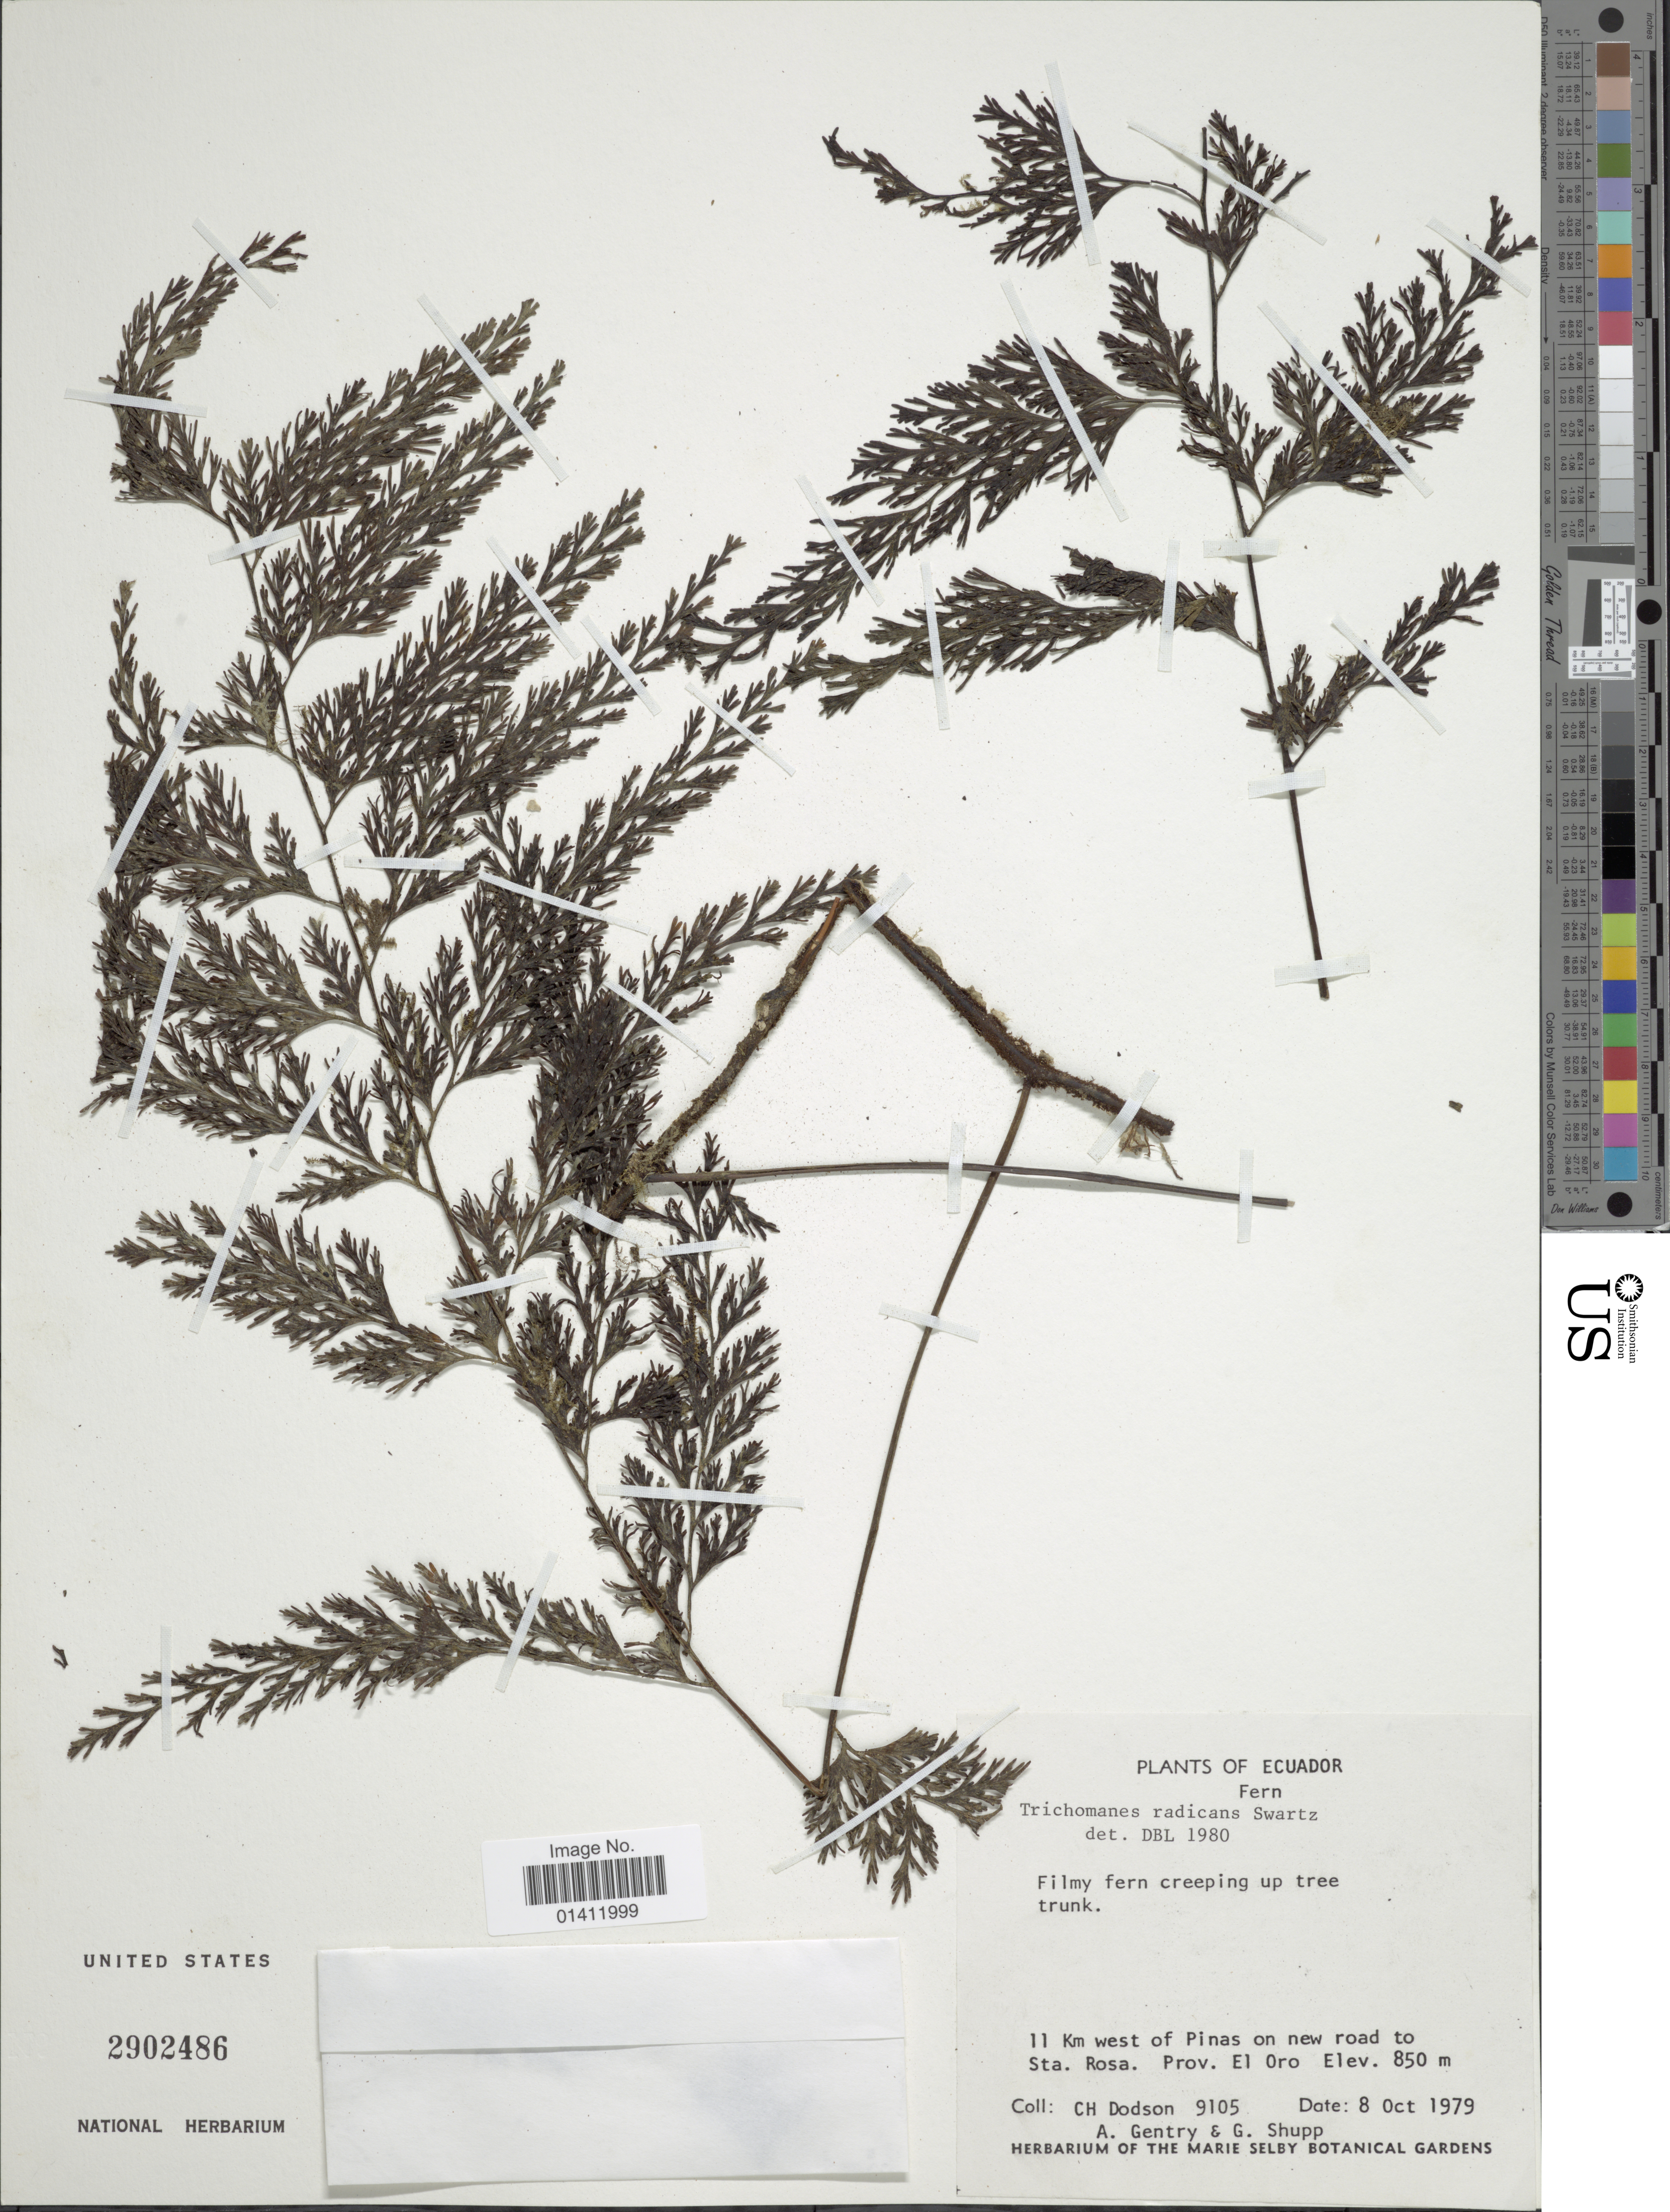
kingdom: Plantae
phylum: Tracheophyta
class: Polypodiopsida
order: Hymenophyllales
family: Hymenophyllaceae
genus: Vandenboschia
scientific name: Vandenboschia radicans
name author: (Sw.) Copel.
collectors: C. H. Dodson, A. H. Gentry & G. Shupp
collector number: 9105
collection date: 1979-10-08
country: Ecuador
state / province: El Oro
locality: Fern. 11 km west of Pinas on new road to Sta. Rosa. Prov. El Oro.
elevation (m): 850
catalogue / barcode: US 2902486